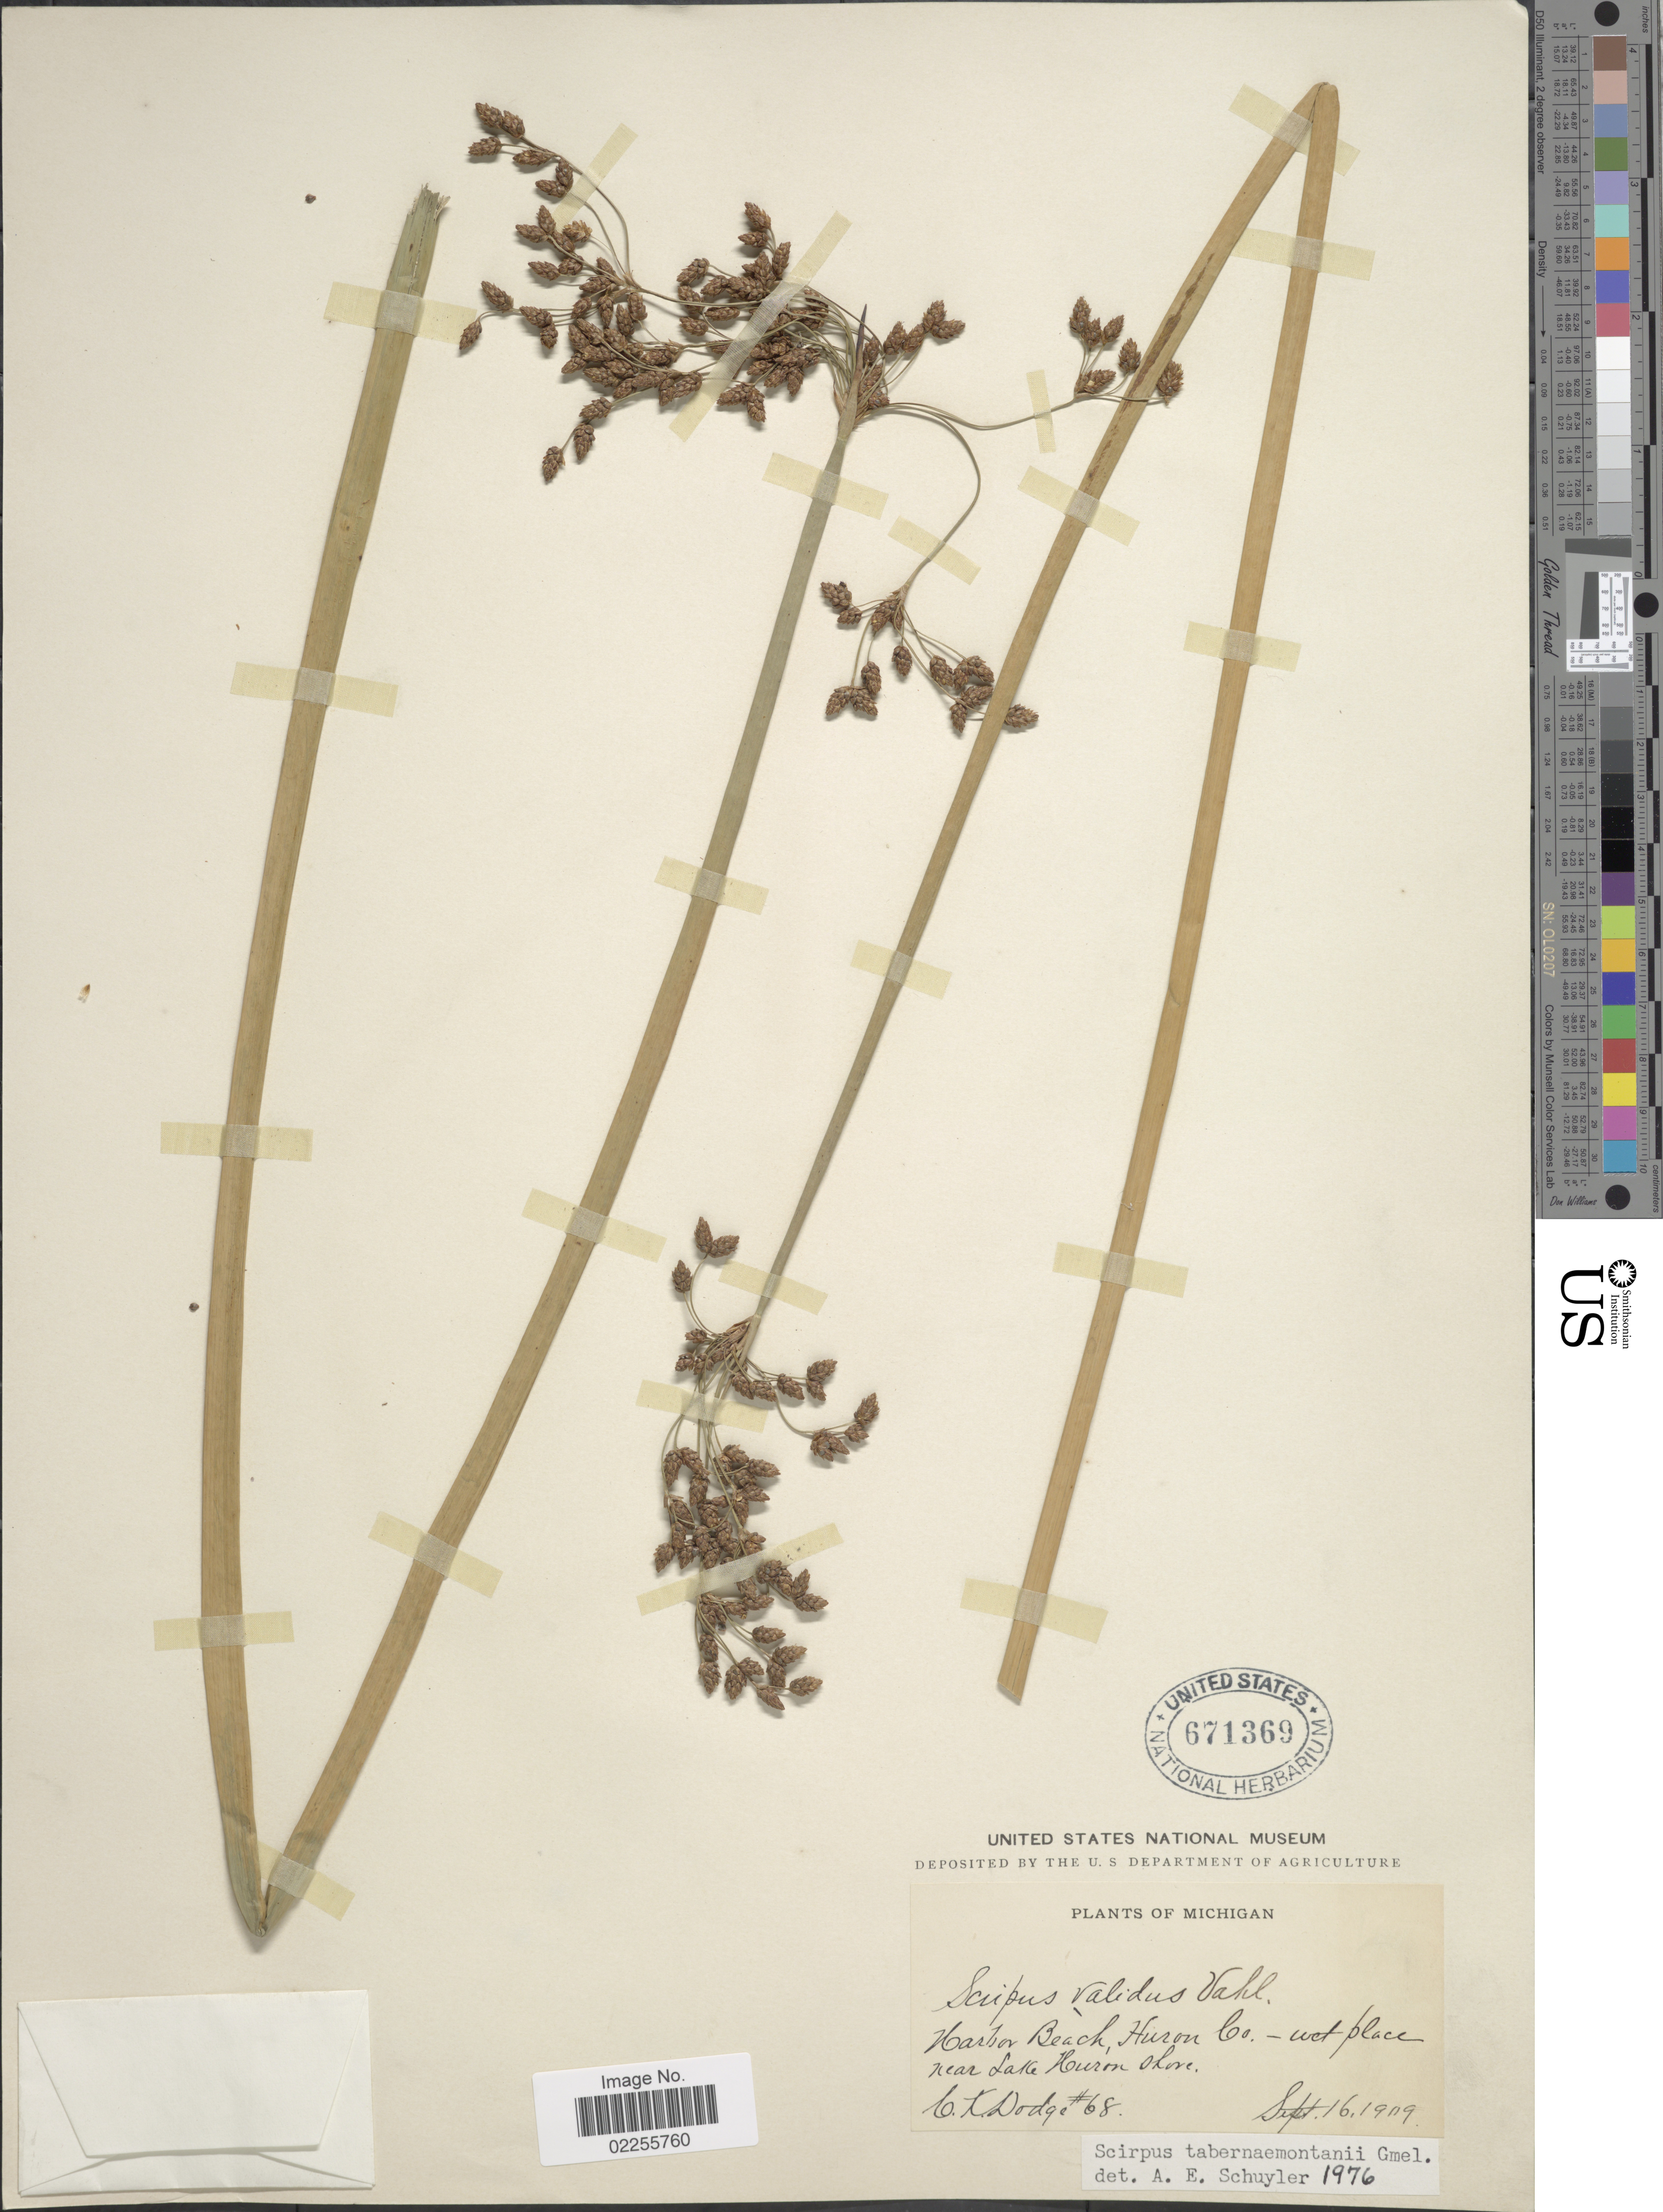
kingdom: Plantae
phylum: Tracheophyta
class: Liliopsida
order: Poales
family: Cyperaceae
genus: Schoenoplectus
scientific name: Schoenoplectus tabernaemontani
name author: (C.C. Gmel.) Palla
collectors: C. Dodge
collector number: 68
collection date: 1909-09-16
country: United States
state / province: Michigan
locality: Harbor Bach, Huron Co., near Lake Huron shore.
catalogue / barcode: US 671369